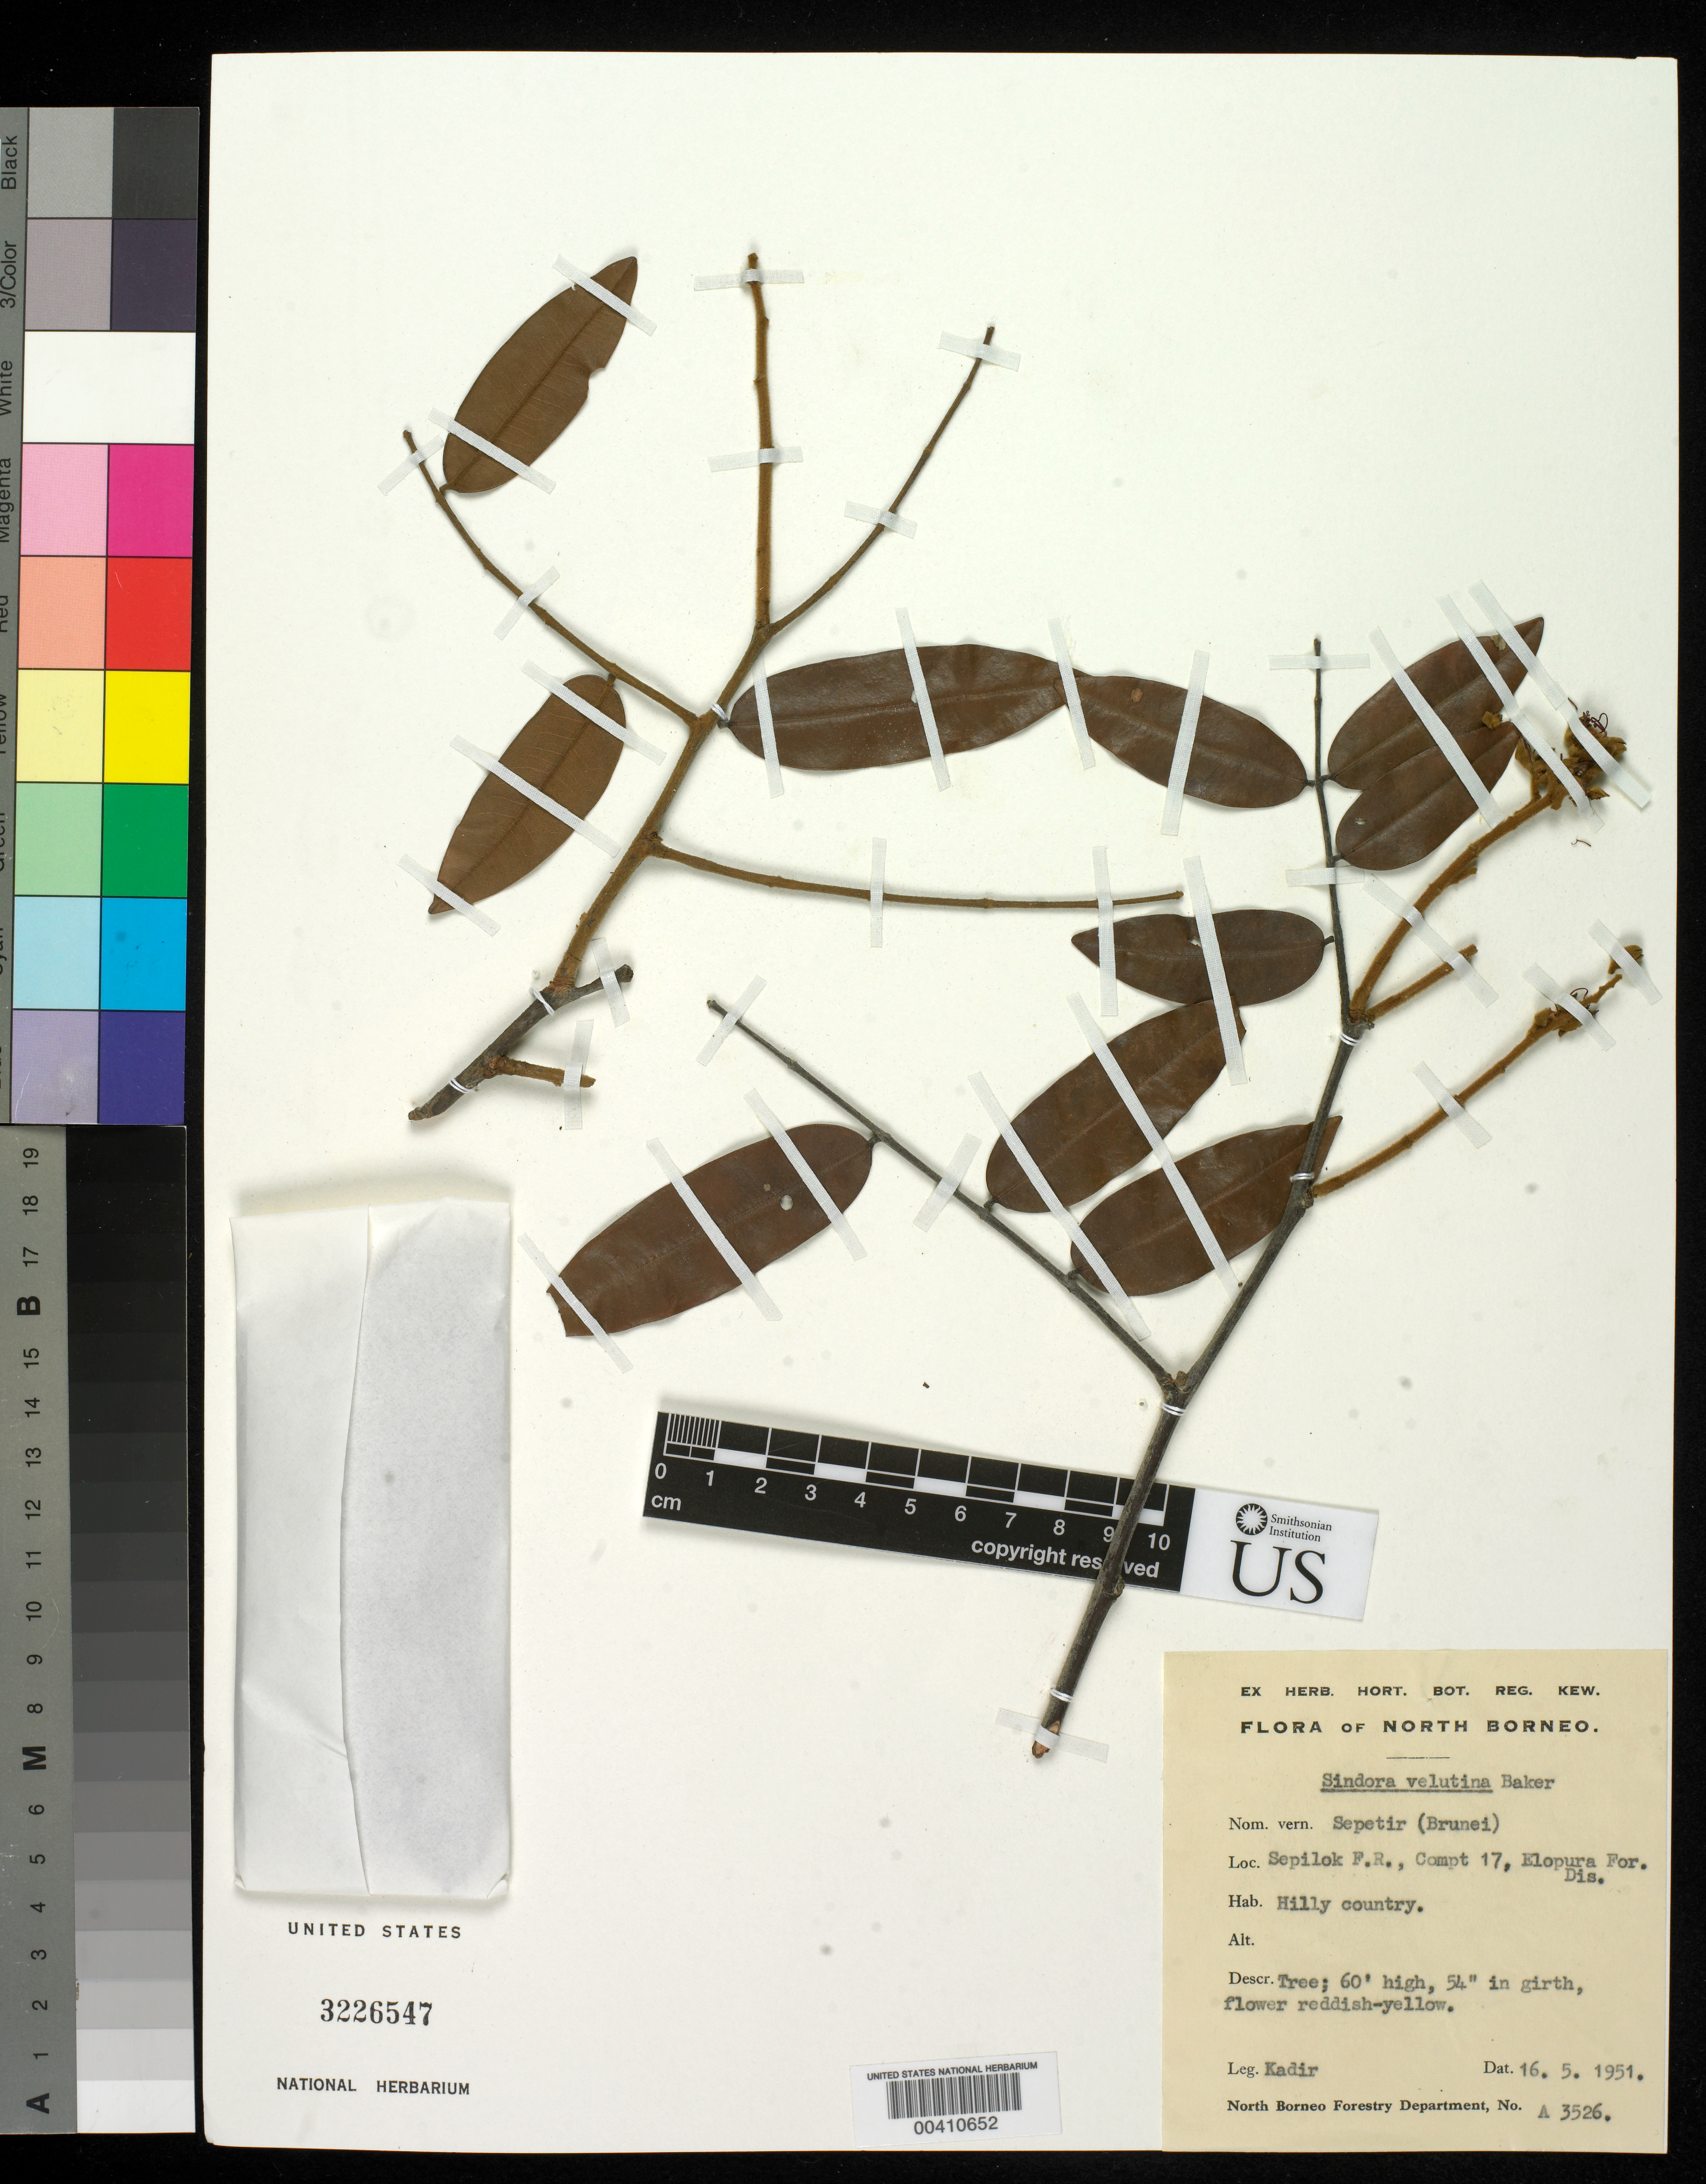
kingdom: Plantae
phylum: Tracheophyta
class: Magnoliopsida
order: Fabales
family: Fabaceae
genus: Sindora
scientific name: Sindora velutina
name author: Baker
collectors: -. Kadir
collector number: A3526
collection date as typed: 16 May 1951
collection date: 1951-05-16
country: Malaysia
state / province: Sabah / Sarawak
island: Borneo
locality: Sepilok fr, compt 17, elopura for. dist.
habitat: Hilly country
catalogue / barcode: US 3226547